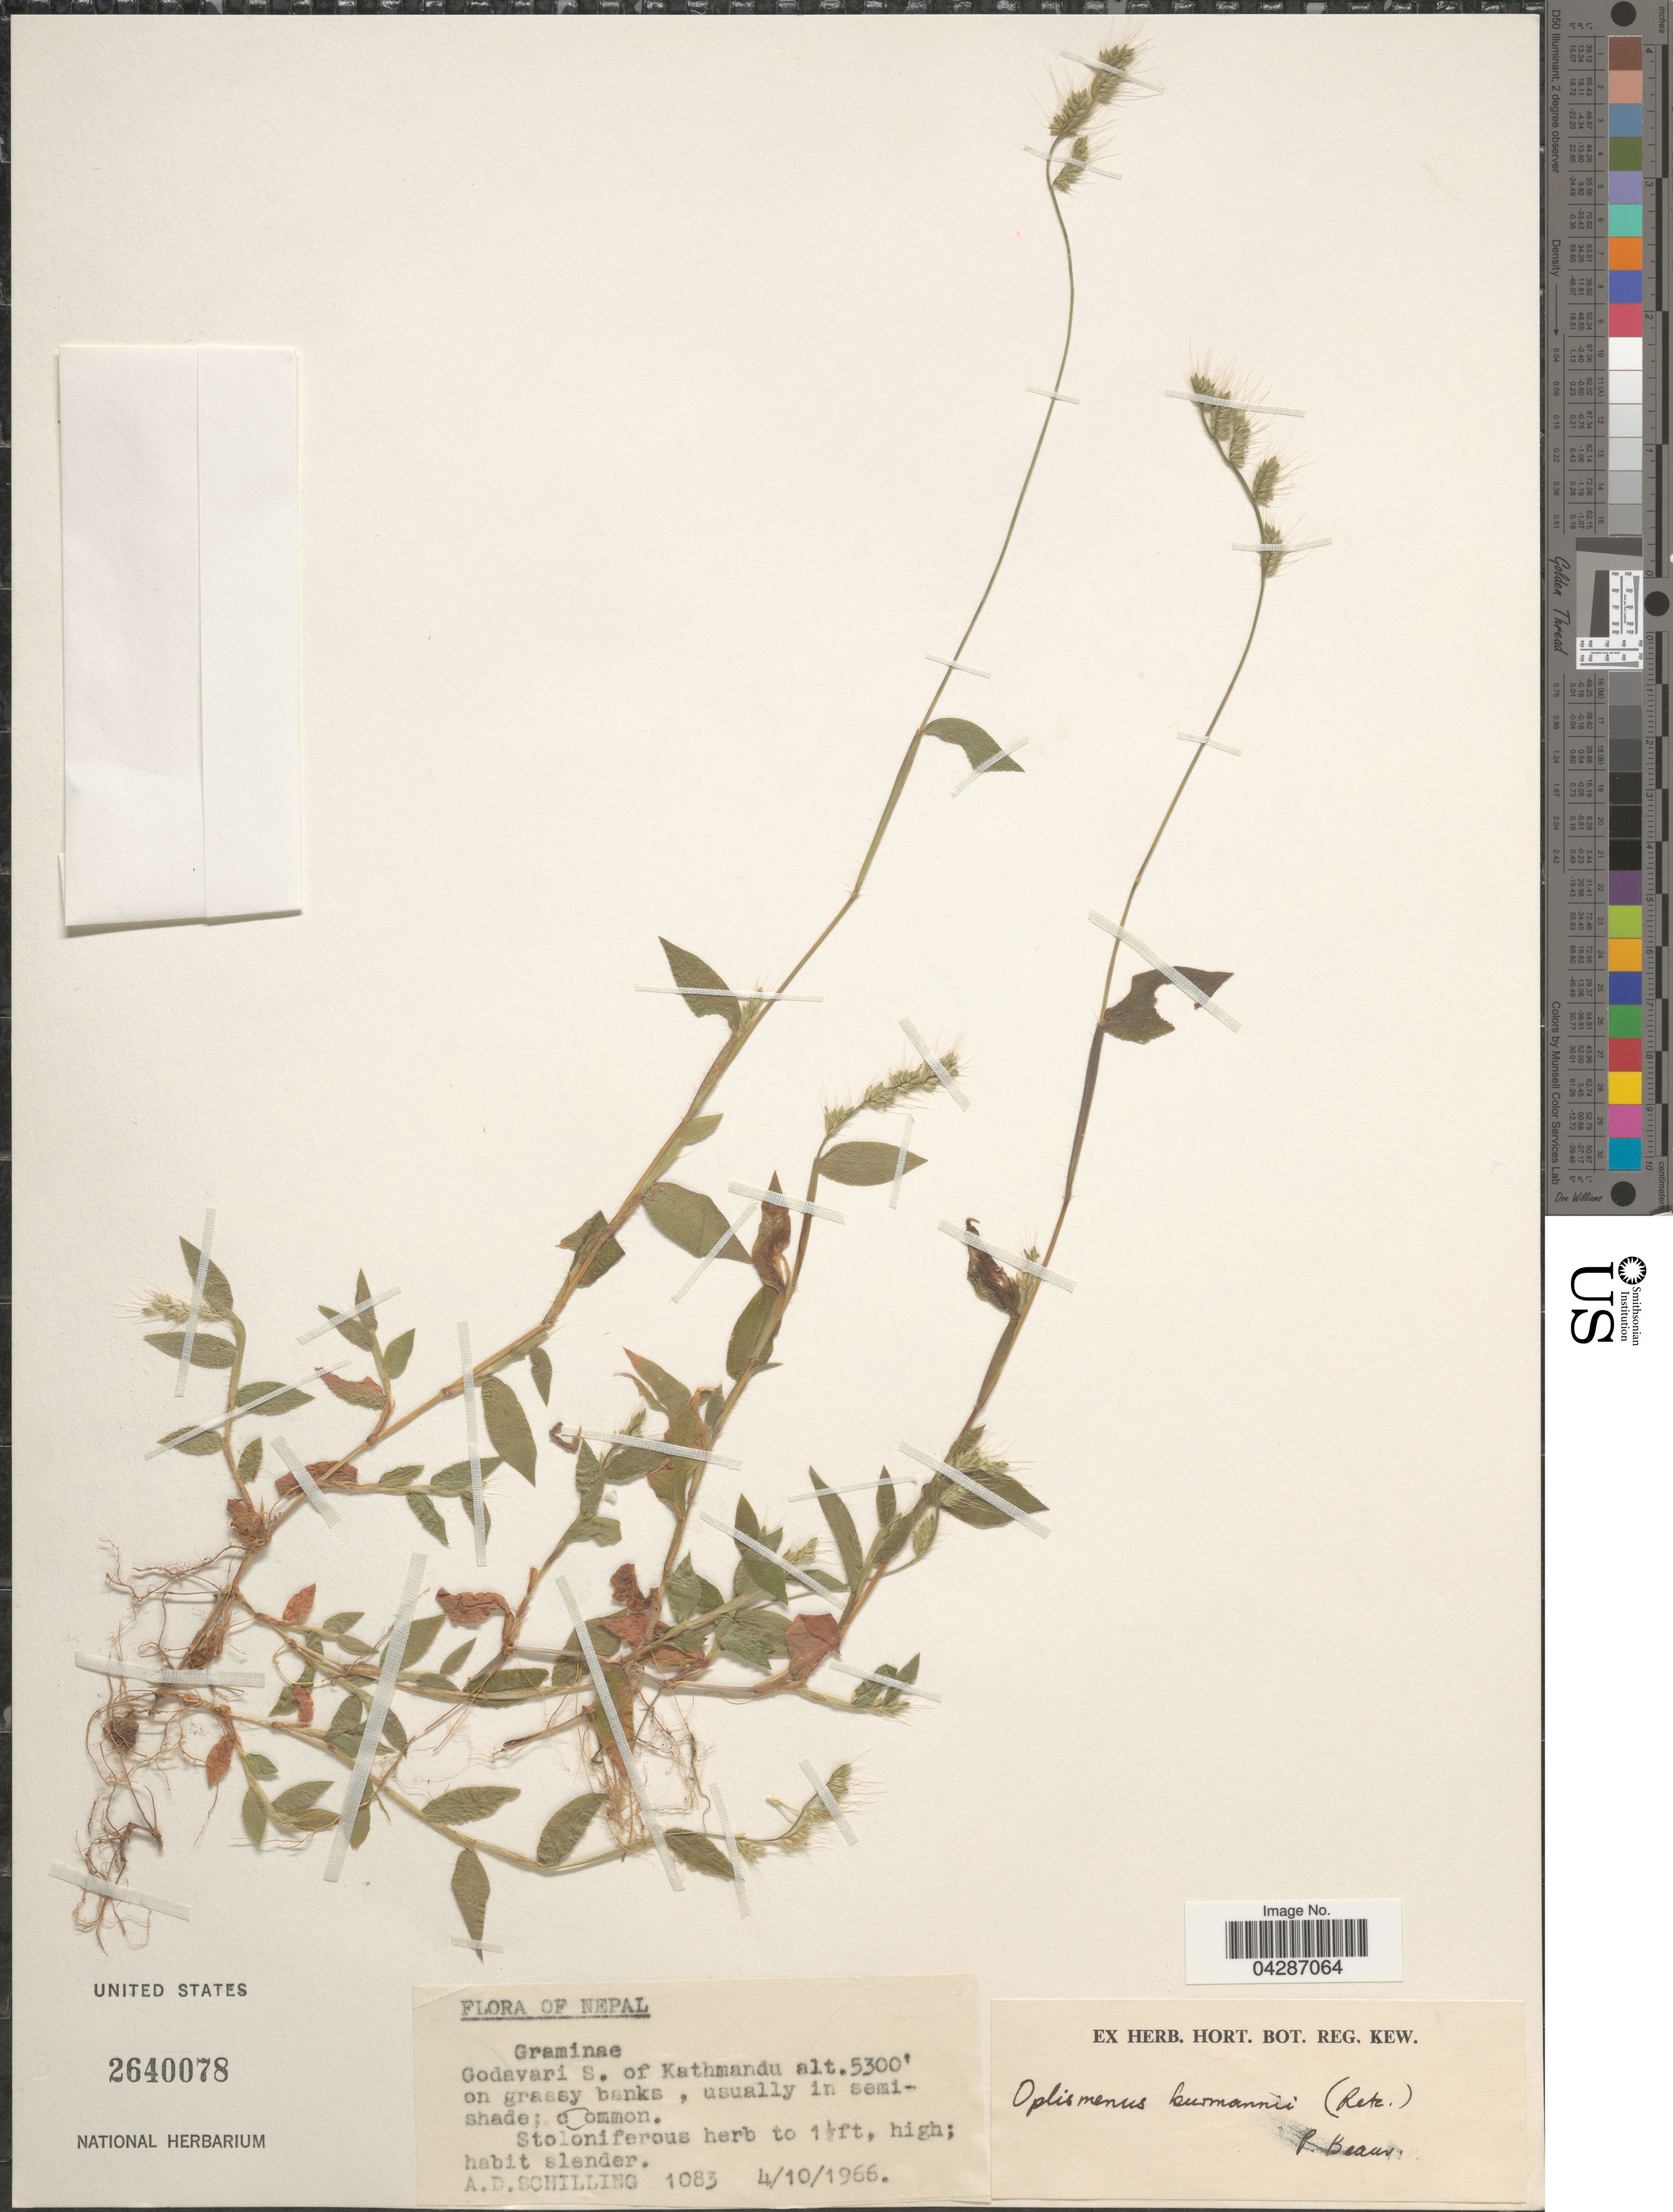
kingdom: Plantae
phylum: Tracheophyta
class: Liliopsida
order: Poales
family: Poaceae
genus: Oplismenus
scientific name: Oplismenus burmannii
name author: (Retz.) P. Beauv.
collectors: A. Schilling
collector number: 1083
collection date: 1966-10-04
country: Nepal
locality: Godavari S. of Kathmandu on grassy banks, usually in semi-shade.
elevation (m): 1615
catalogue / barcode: US 2640078